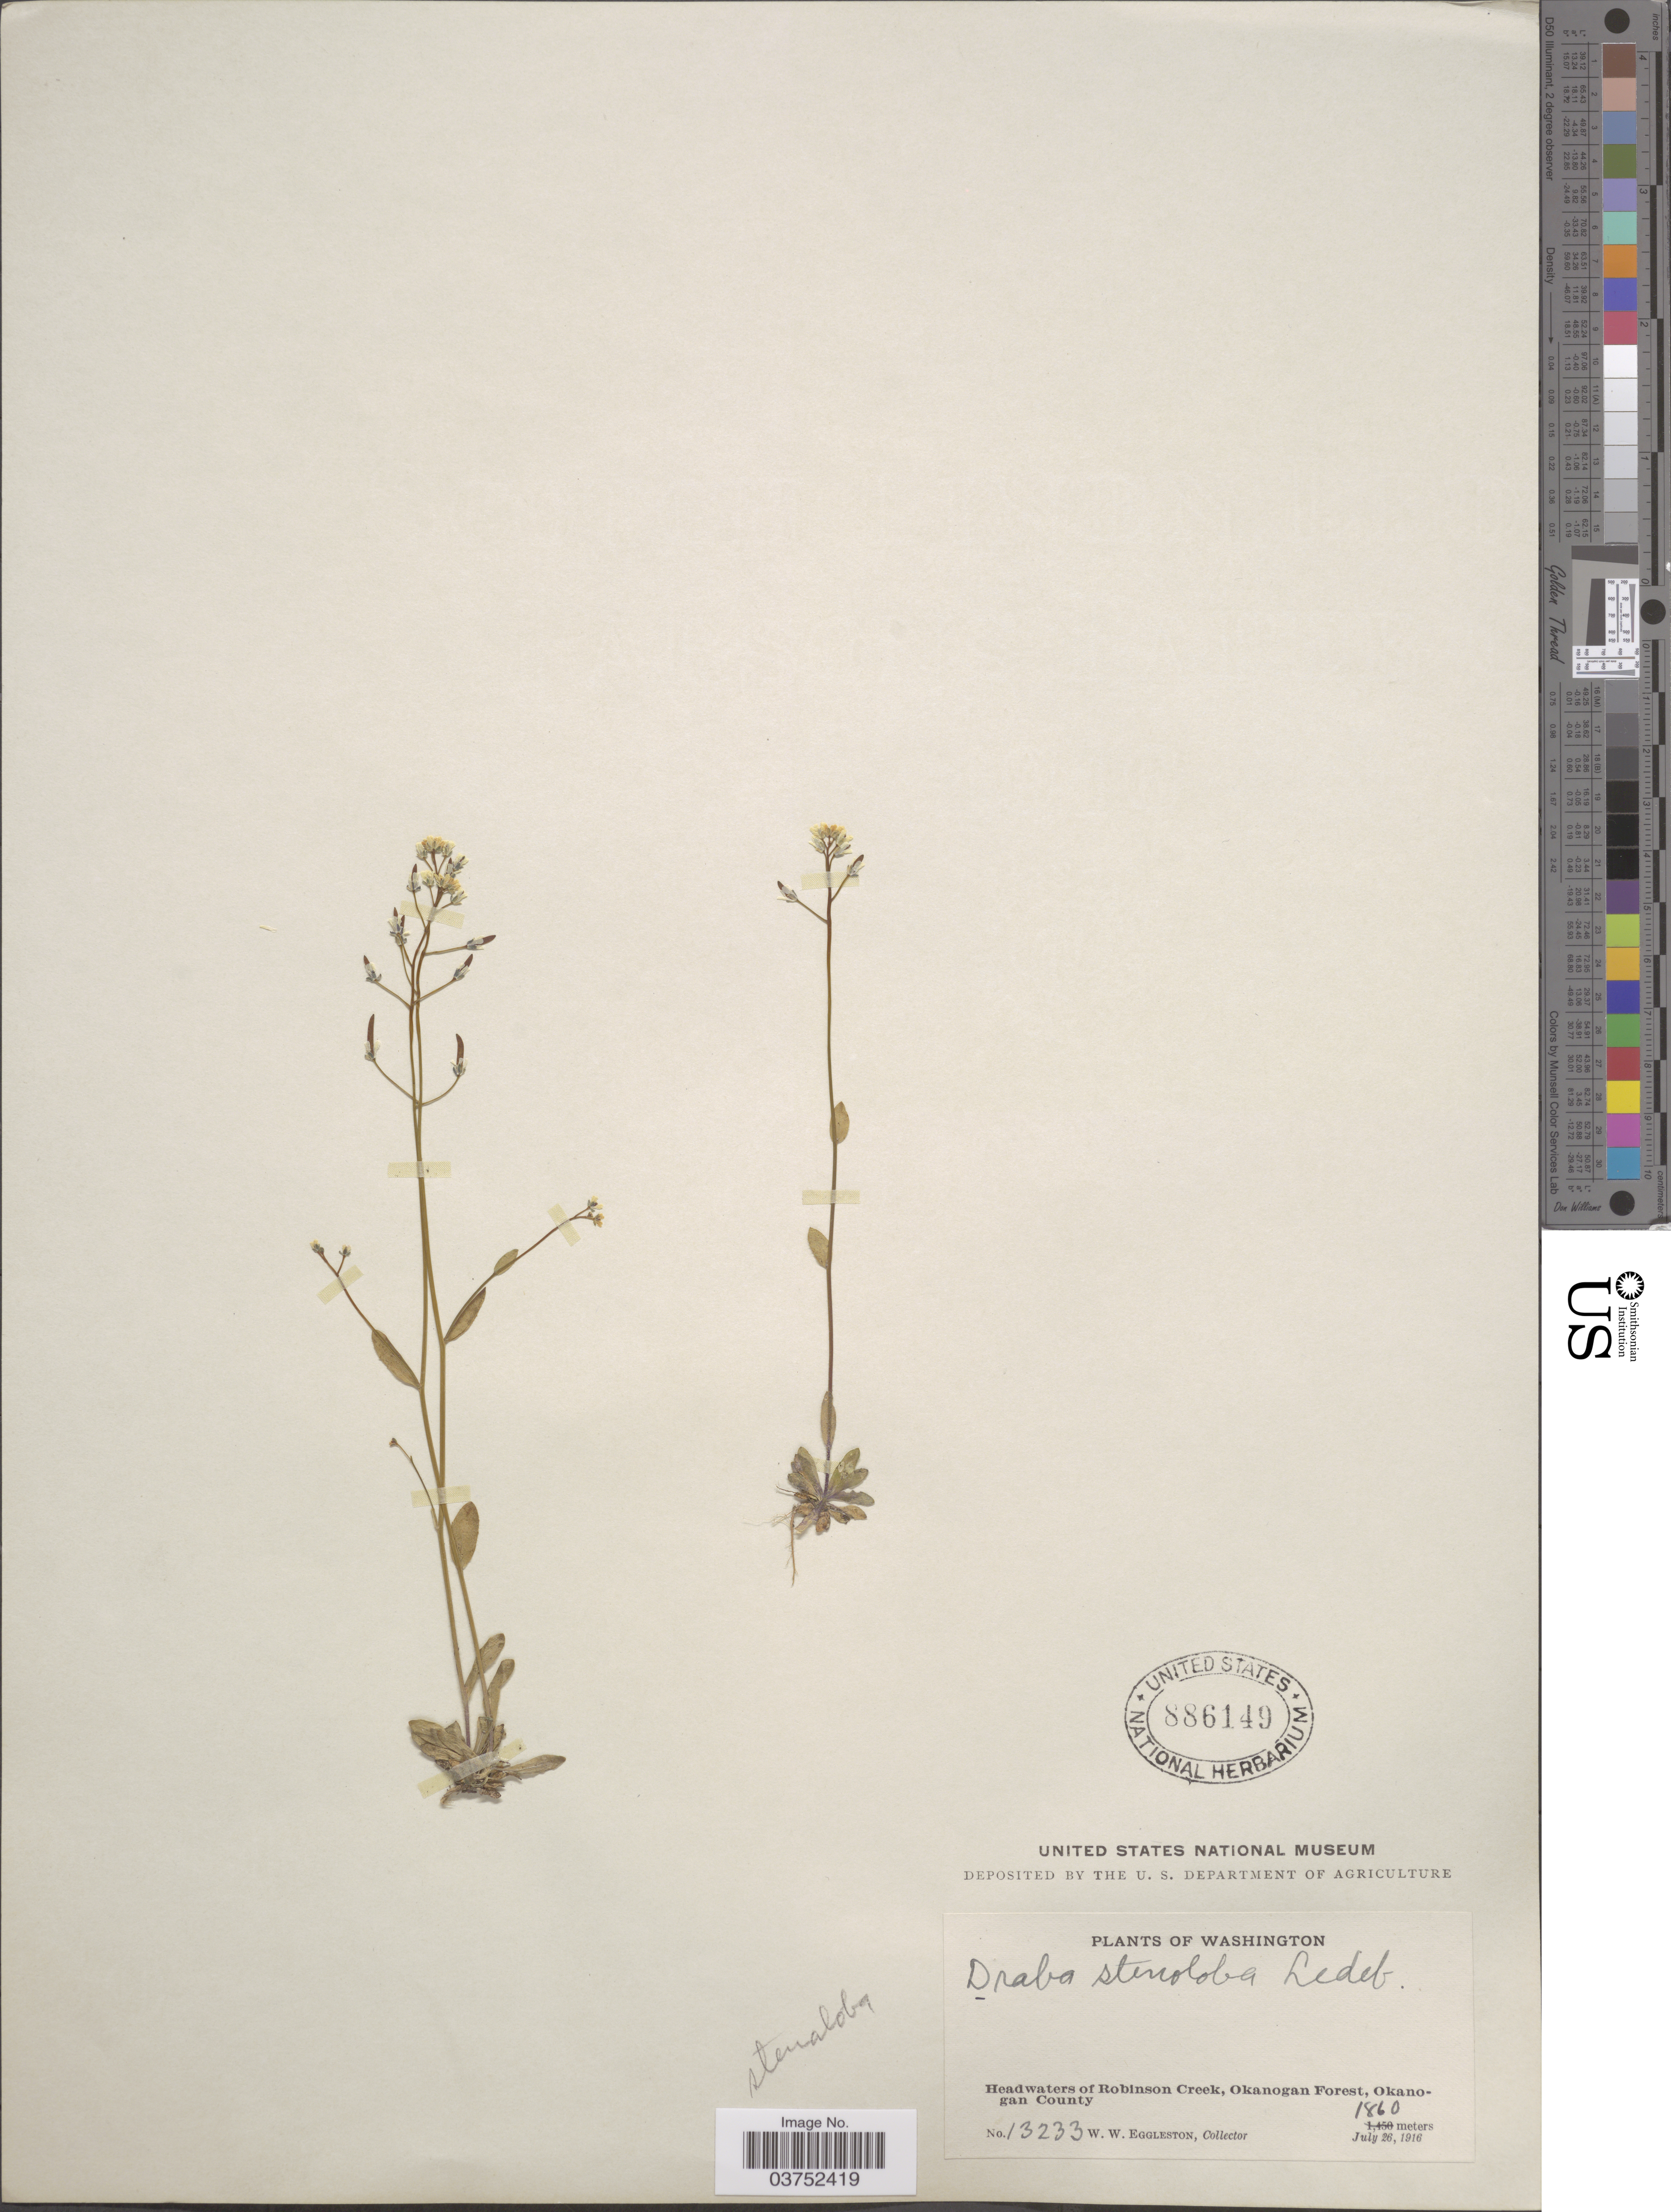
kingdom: Plantae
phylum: Tracheophyta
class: Magnoliopsida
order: Brassicales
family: Brassicaceae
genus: Draba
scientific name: Draba stenoloba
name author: Ledeb.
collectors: W. W. Eggleston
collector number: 13233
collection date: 1916-07-26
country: United States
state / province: Washington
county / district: Okanogan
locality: Headwaters of Robinson Creek, Okanogan Forest, Okanogan County.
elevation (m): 1860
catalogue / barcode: US 886149